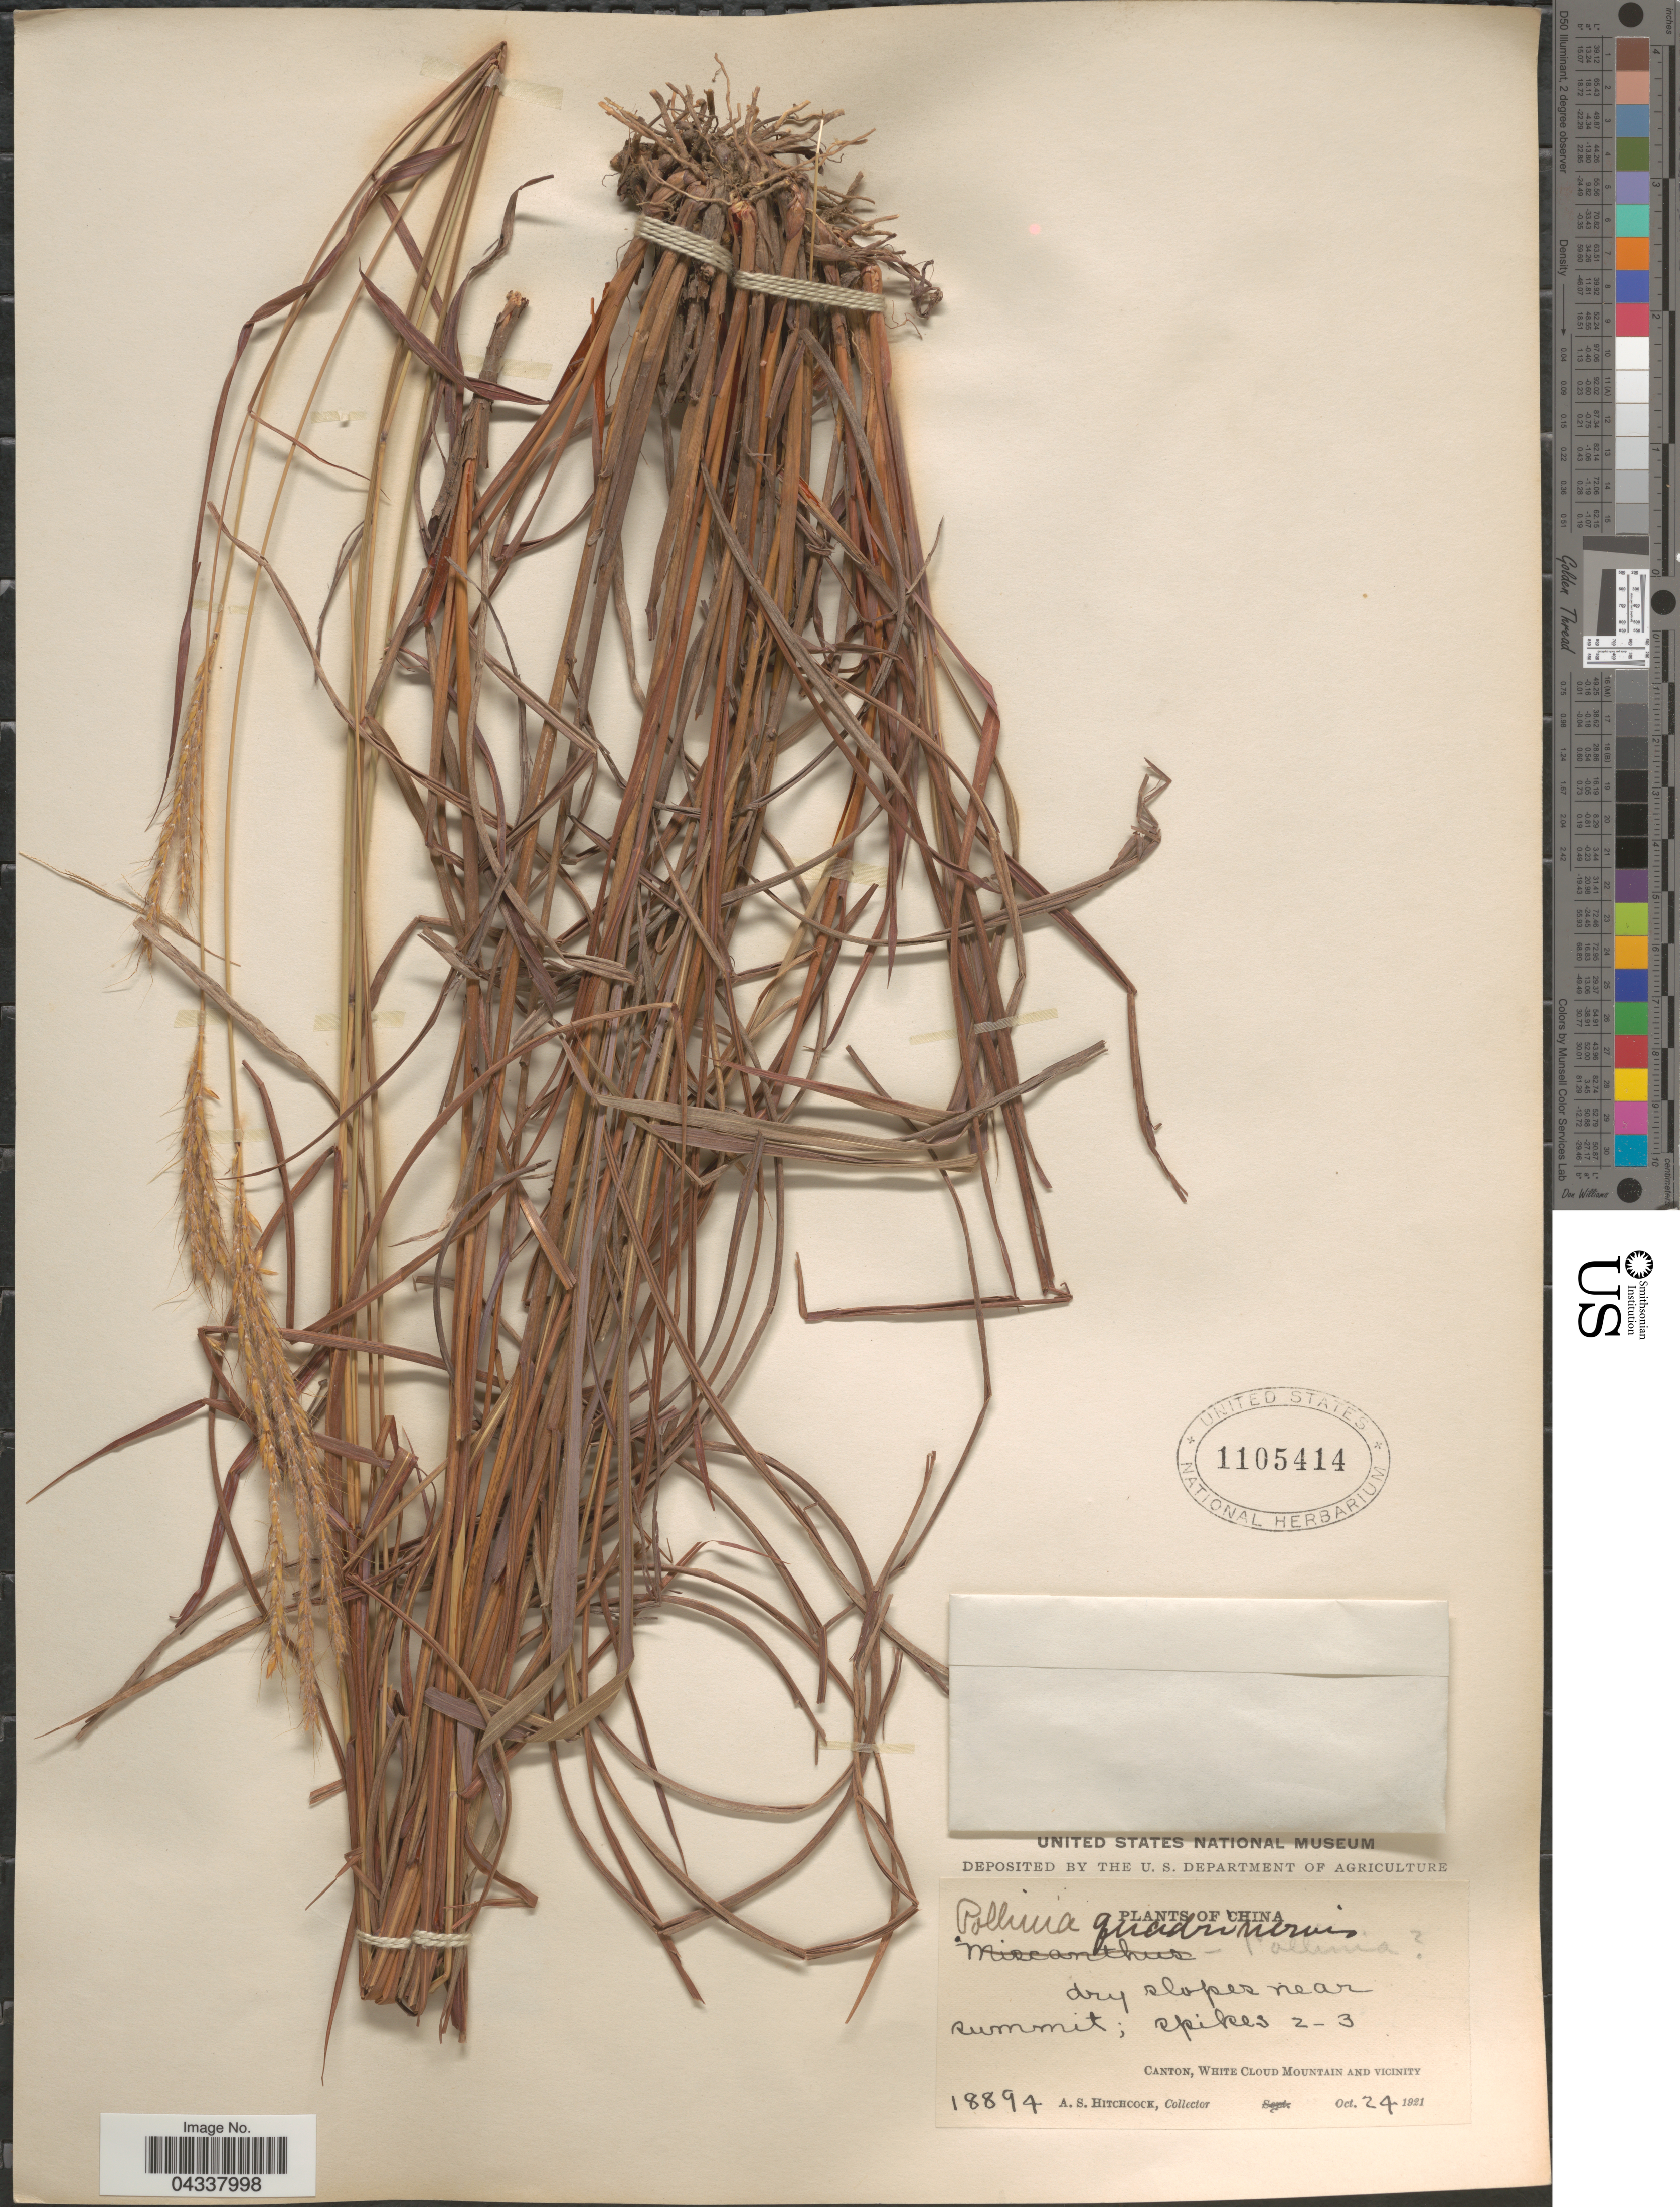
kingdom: Plantae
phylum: Tracheophyta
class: Liliopsida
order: Poales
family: Poaceae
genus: Pseudopogonatherum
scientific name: Pseudopogonatherum quadrinerve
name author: (Hack.) Ohwi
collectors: A. S. Hitchcock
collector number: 18894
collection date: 1921-10-24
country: China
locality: Dry slopes near summit. Canton, White Cloud Mountain and vicinity.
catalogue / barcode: US 1105414